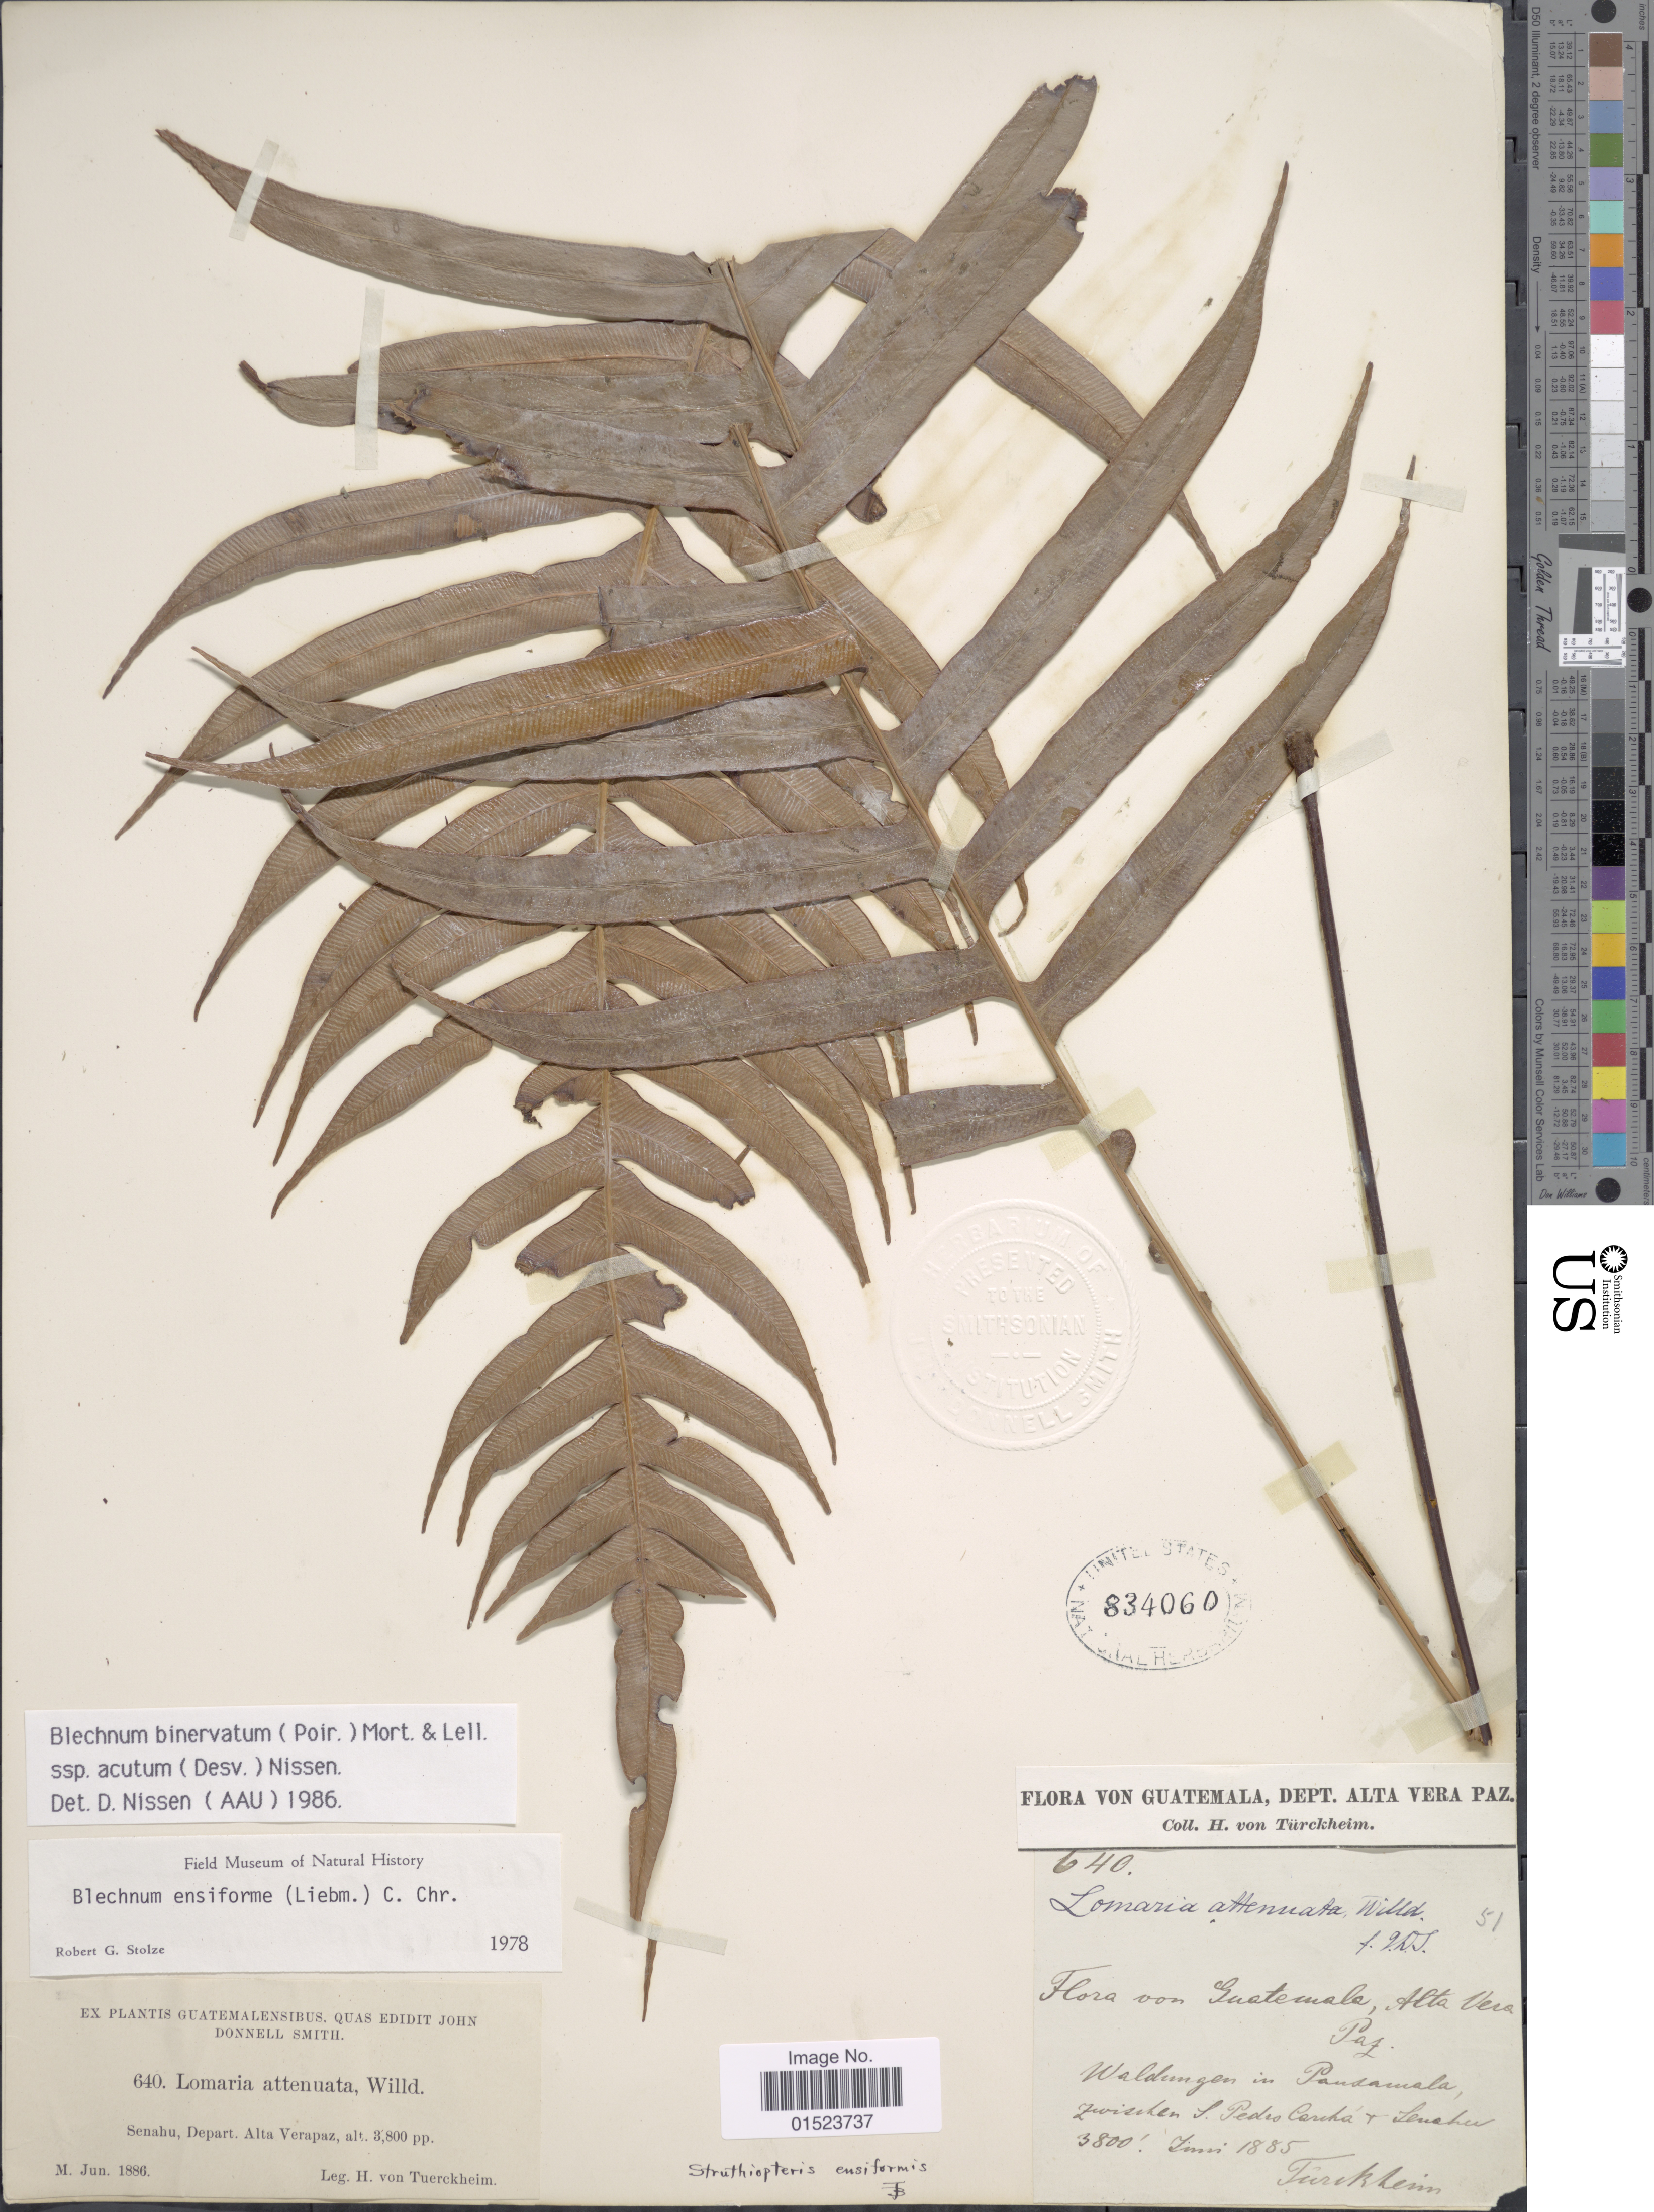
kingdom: Plantae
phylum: Tracheophyta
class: Polypodiopsida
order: Polypodiales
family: Blechnaceae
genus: Blechnum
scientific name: Blechnum ensiforme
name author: (Liebm.) C. Chr.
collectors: H. von Türckheim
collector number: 640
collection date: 1886-05/1886-06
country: Guatemala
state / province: Alta Verapaz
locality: Waldungen in Pansamala, zwischen S. Pedro Carchá and Senahu (groves in Pansamala, between San Pedro Carchá and Senahu)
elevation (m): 1158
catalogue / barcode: US 834060